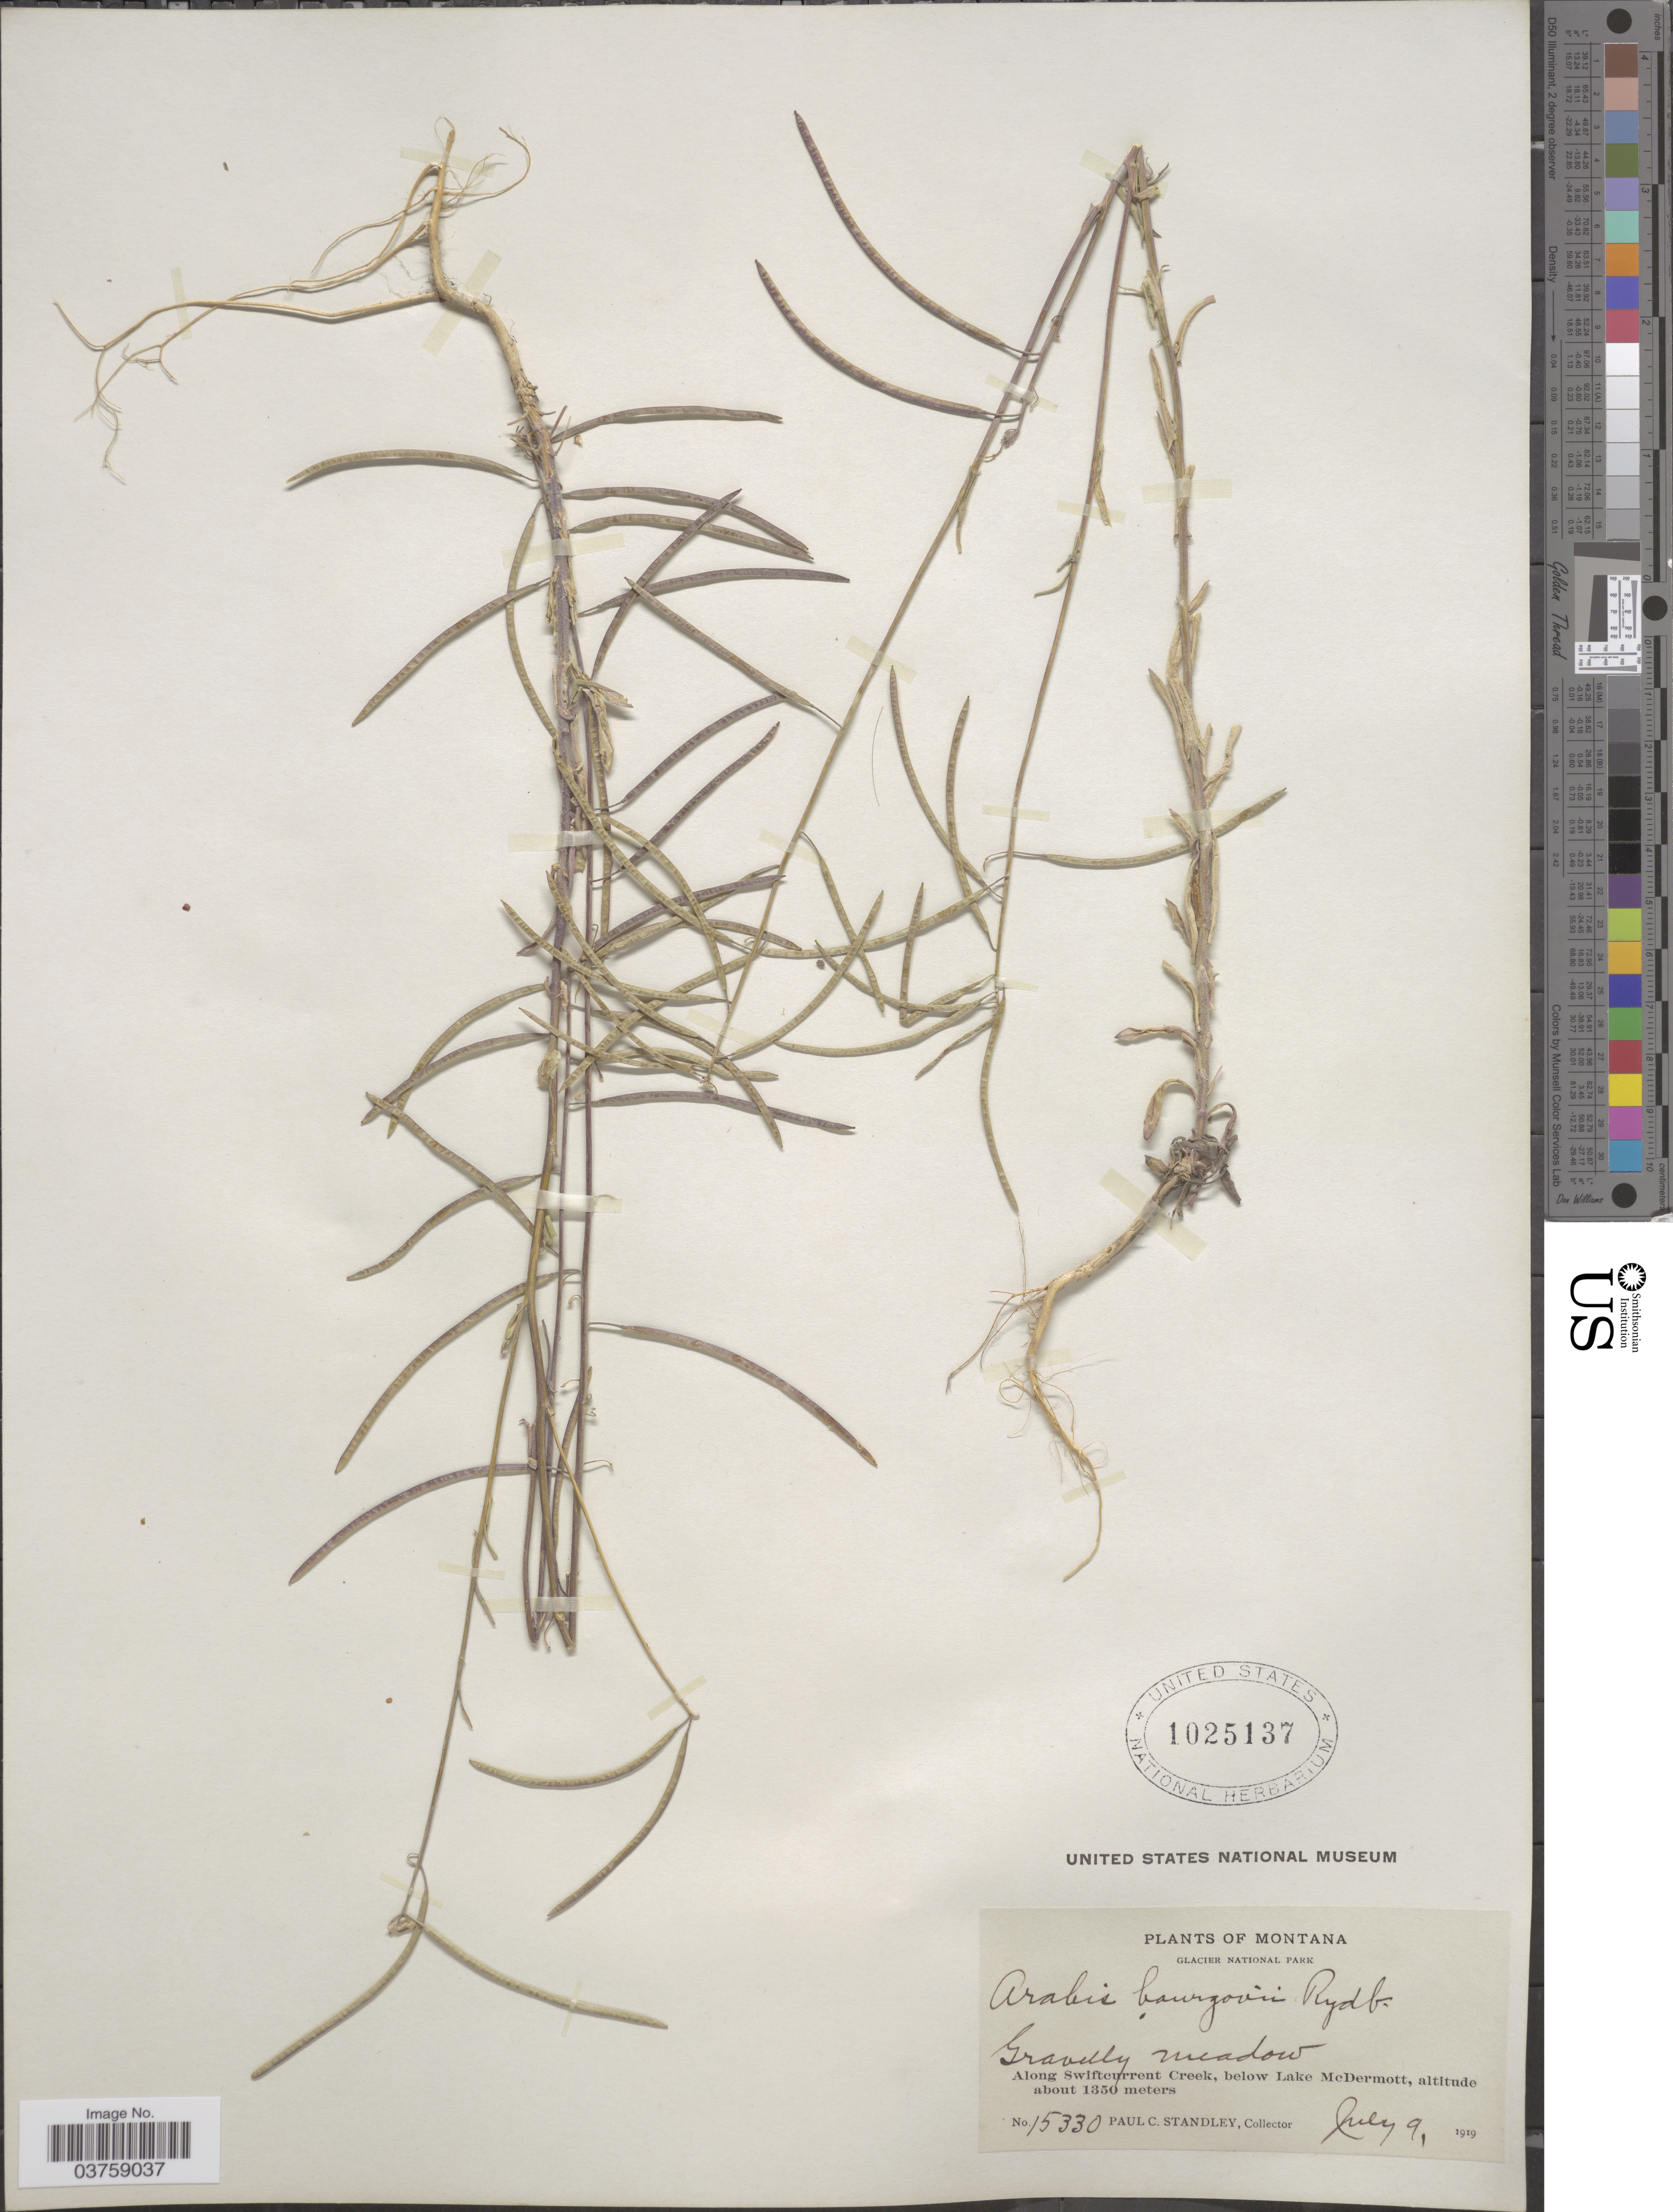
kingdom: Plantae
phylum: Tracheophyta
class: Magnoliopsida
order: Brassicales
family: Brassicaceae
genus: Arabis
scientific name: Arabis sparsiflora var. subvillosa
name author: (S. Watson) Rollins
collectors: P. C. Standley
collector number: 15330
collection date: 1919-07-09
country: United States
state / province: Montana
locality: Glacier National Park. Along Swiftcurrent Creek, below Lake McDermott.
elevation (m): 1350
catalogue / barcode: US 1025137